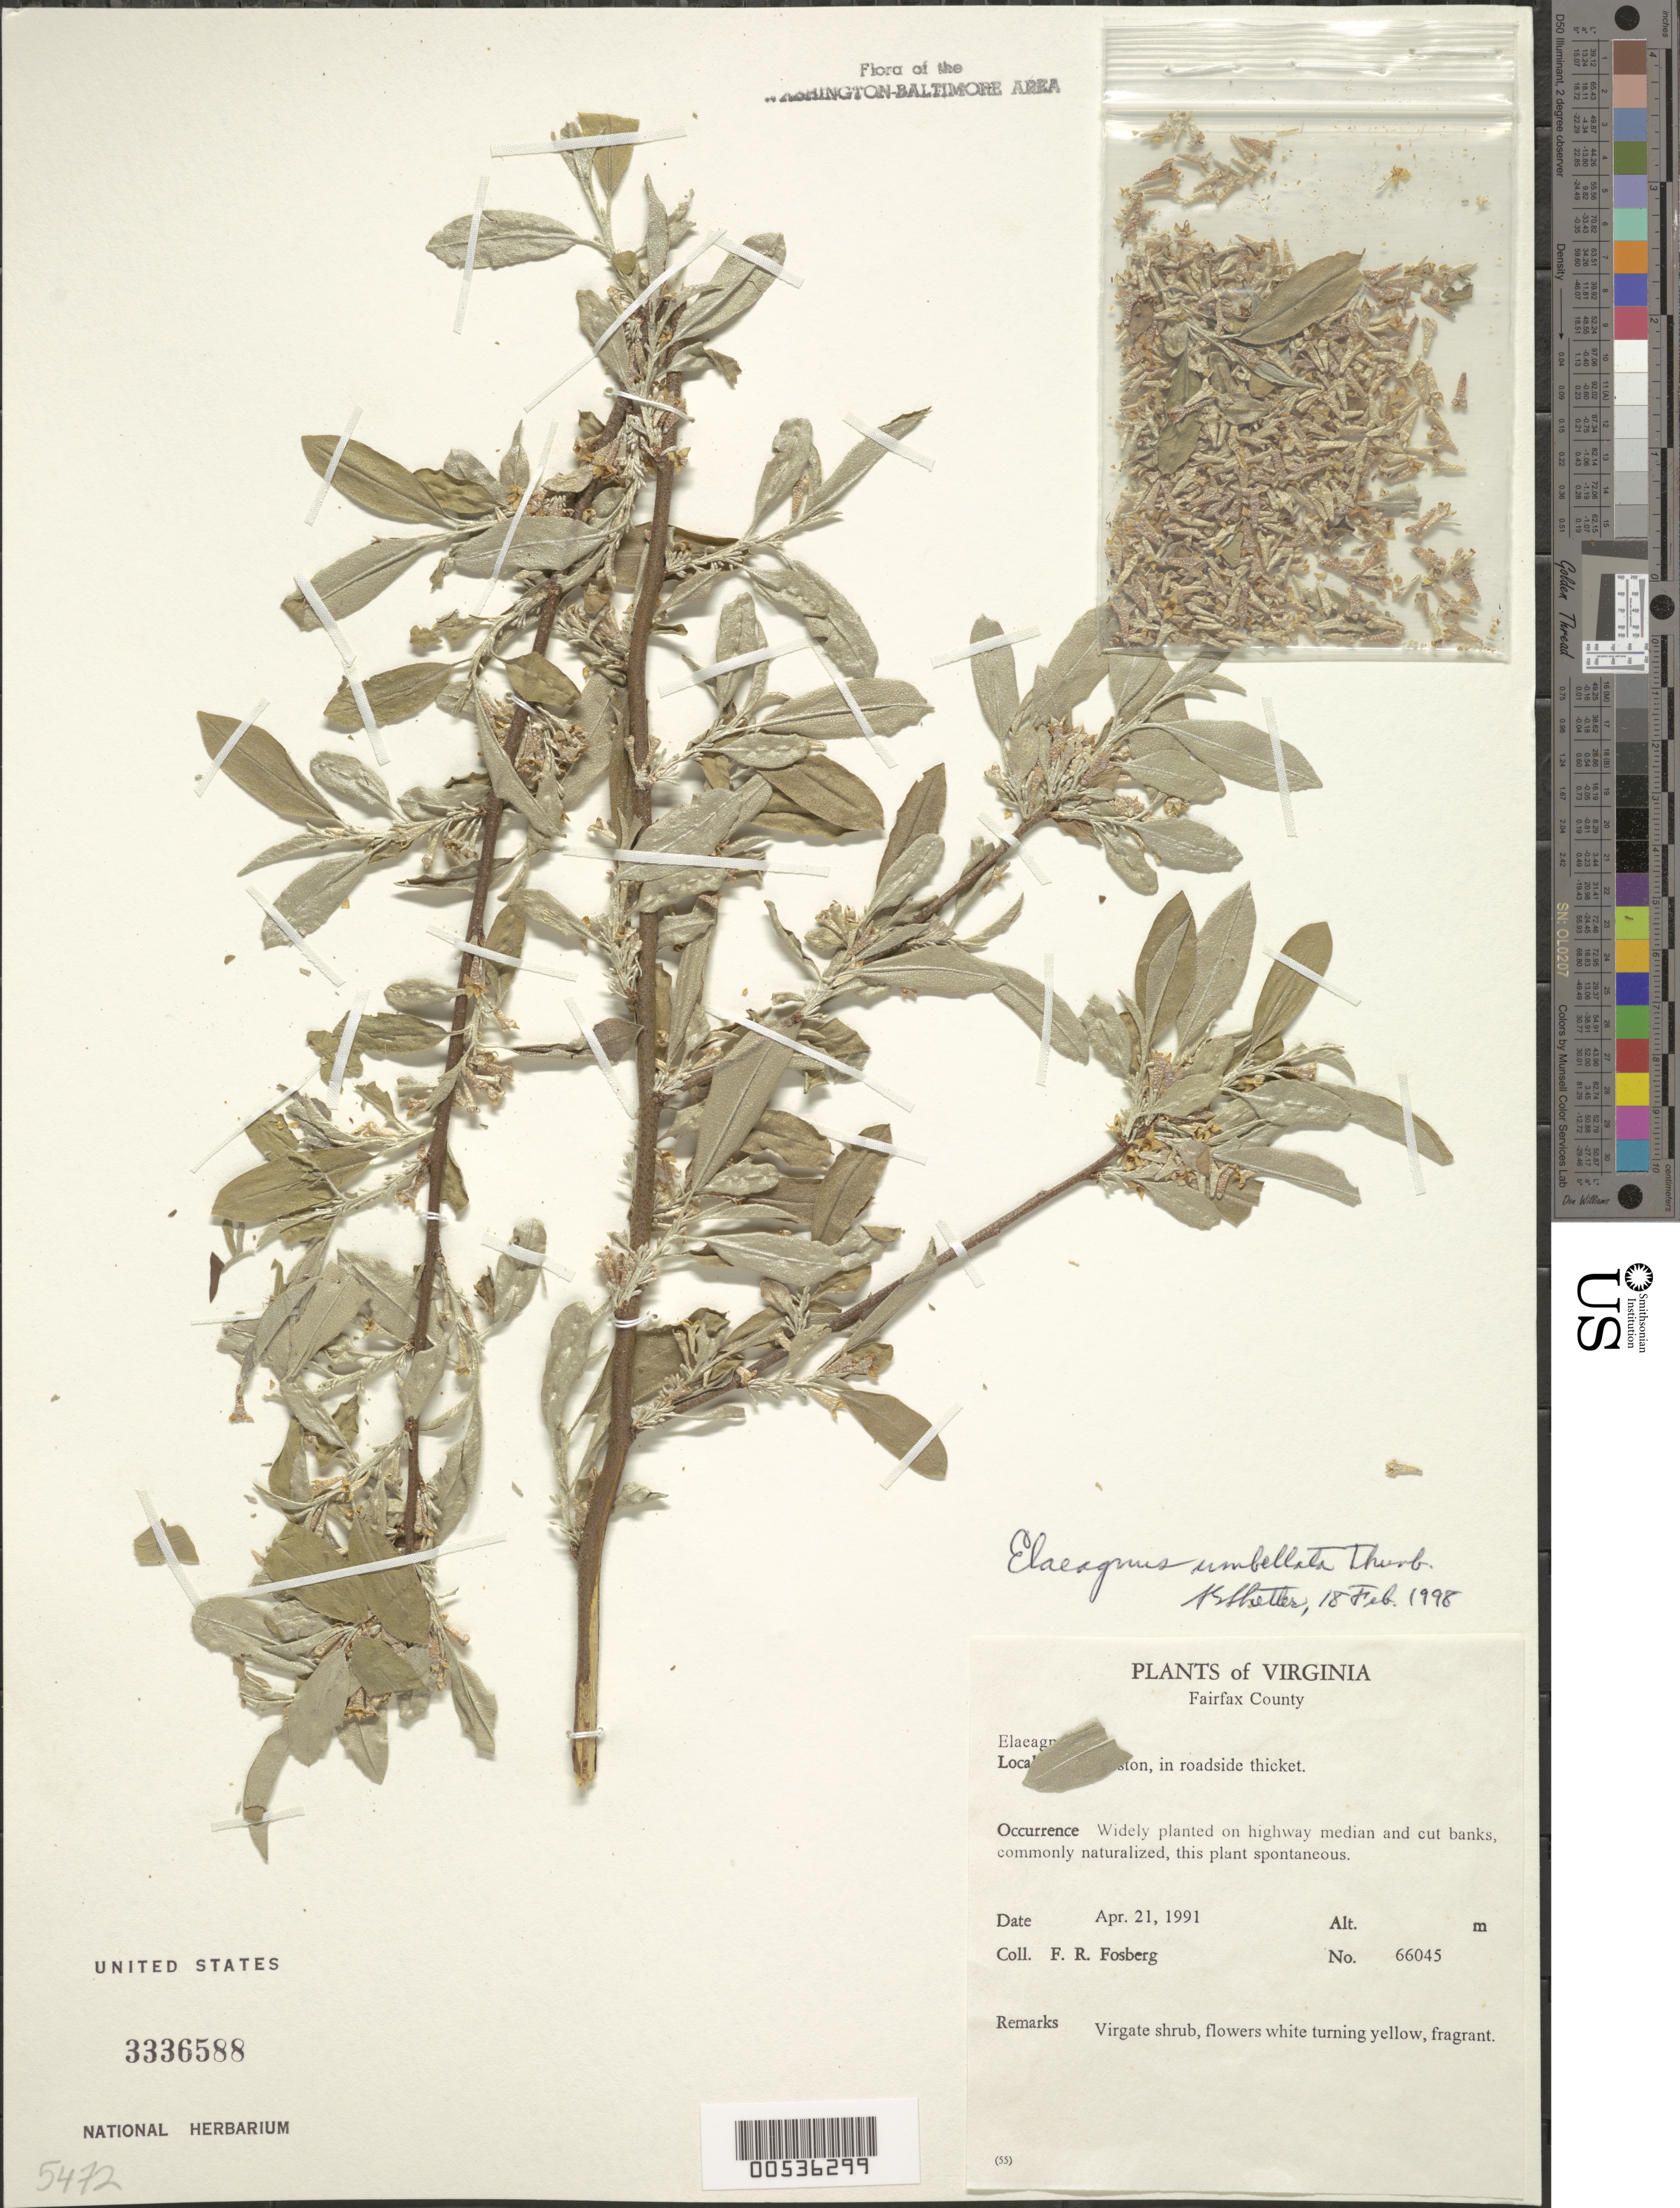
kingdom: Plantae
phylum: Tracheophyta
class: Magnoliopsida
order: Rosales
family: Elaeagnaceae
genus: Elaeagnus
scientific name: Elaeagnus umbellata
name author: Thunb.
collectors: F. R. Fosberg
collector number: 66045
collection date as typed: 21 Apr 1991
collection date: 1991-04-21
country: United States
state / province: Virginia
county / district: Fairfax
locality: Reston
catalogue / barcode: US 3336588